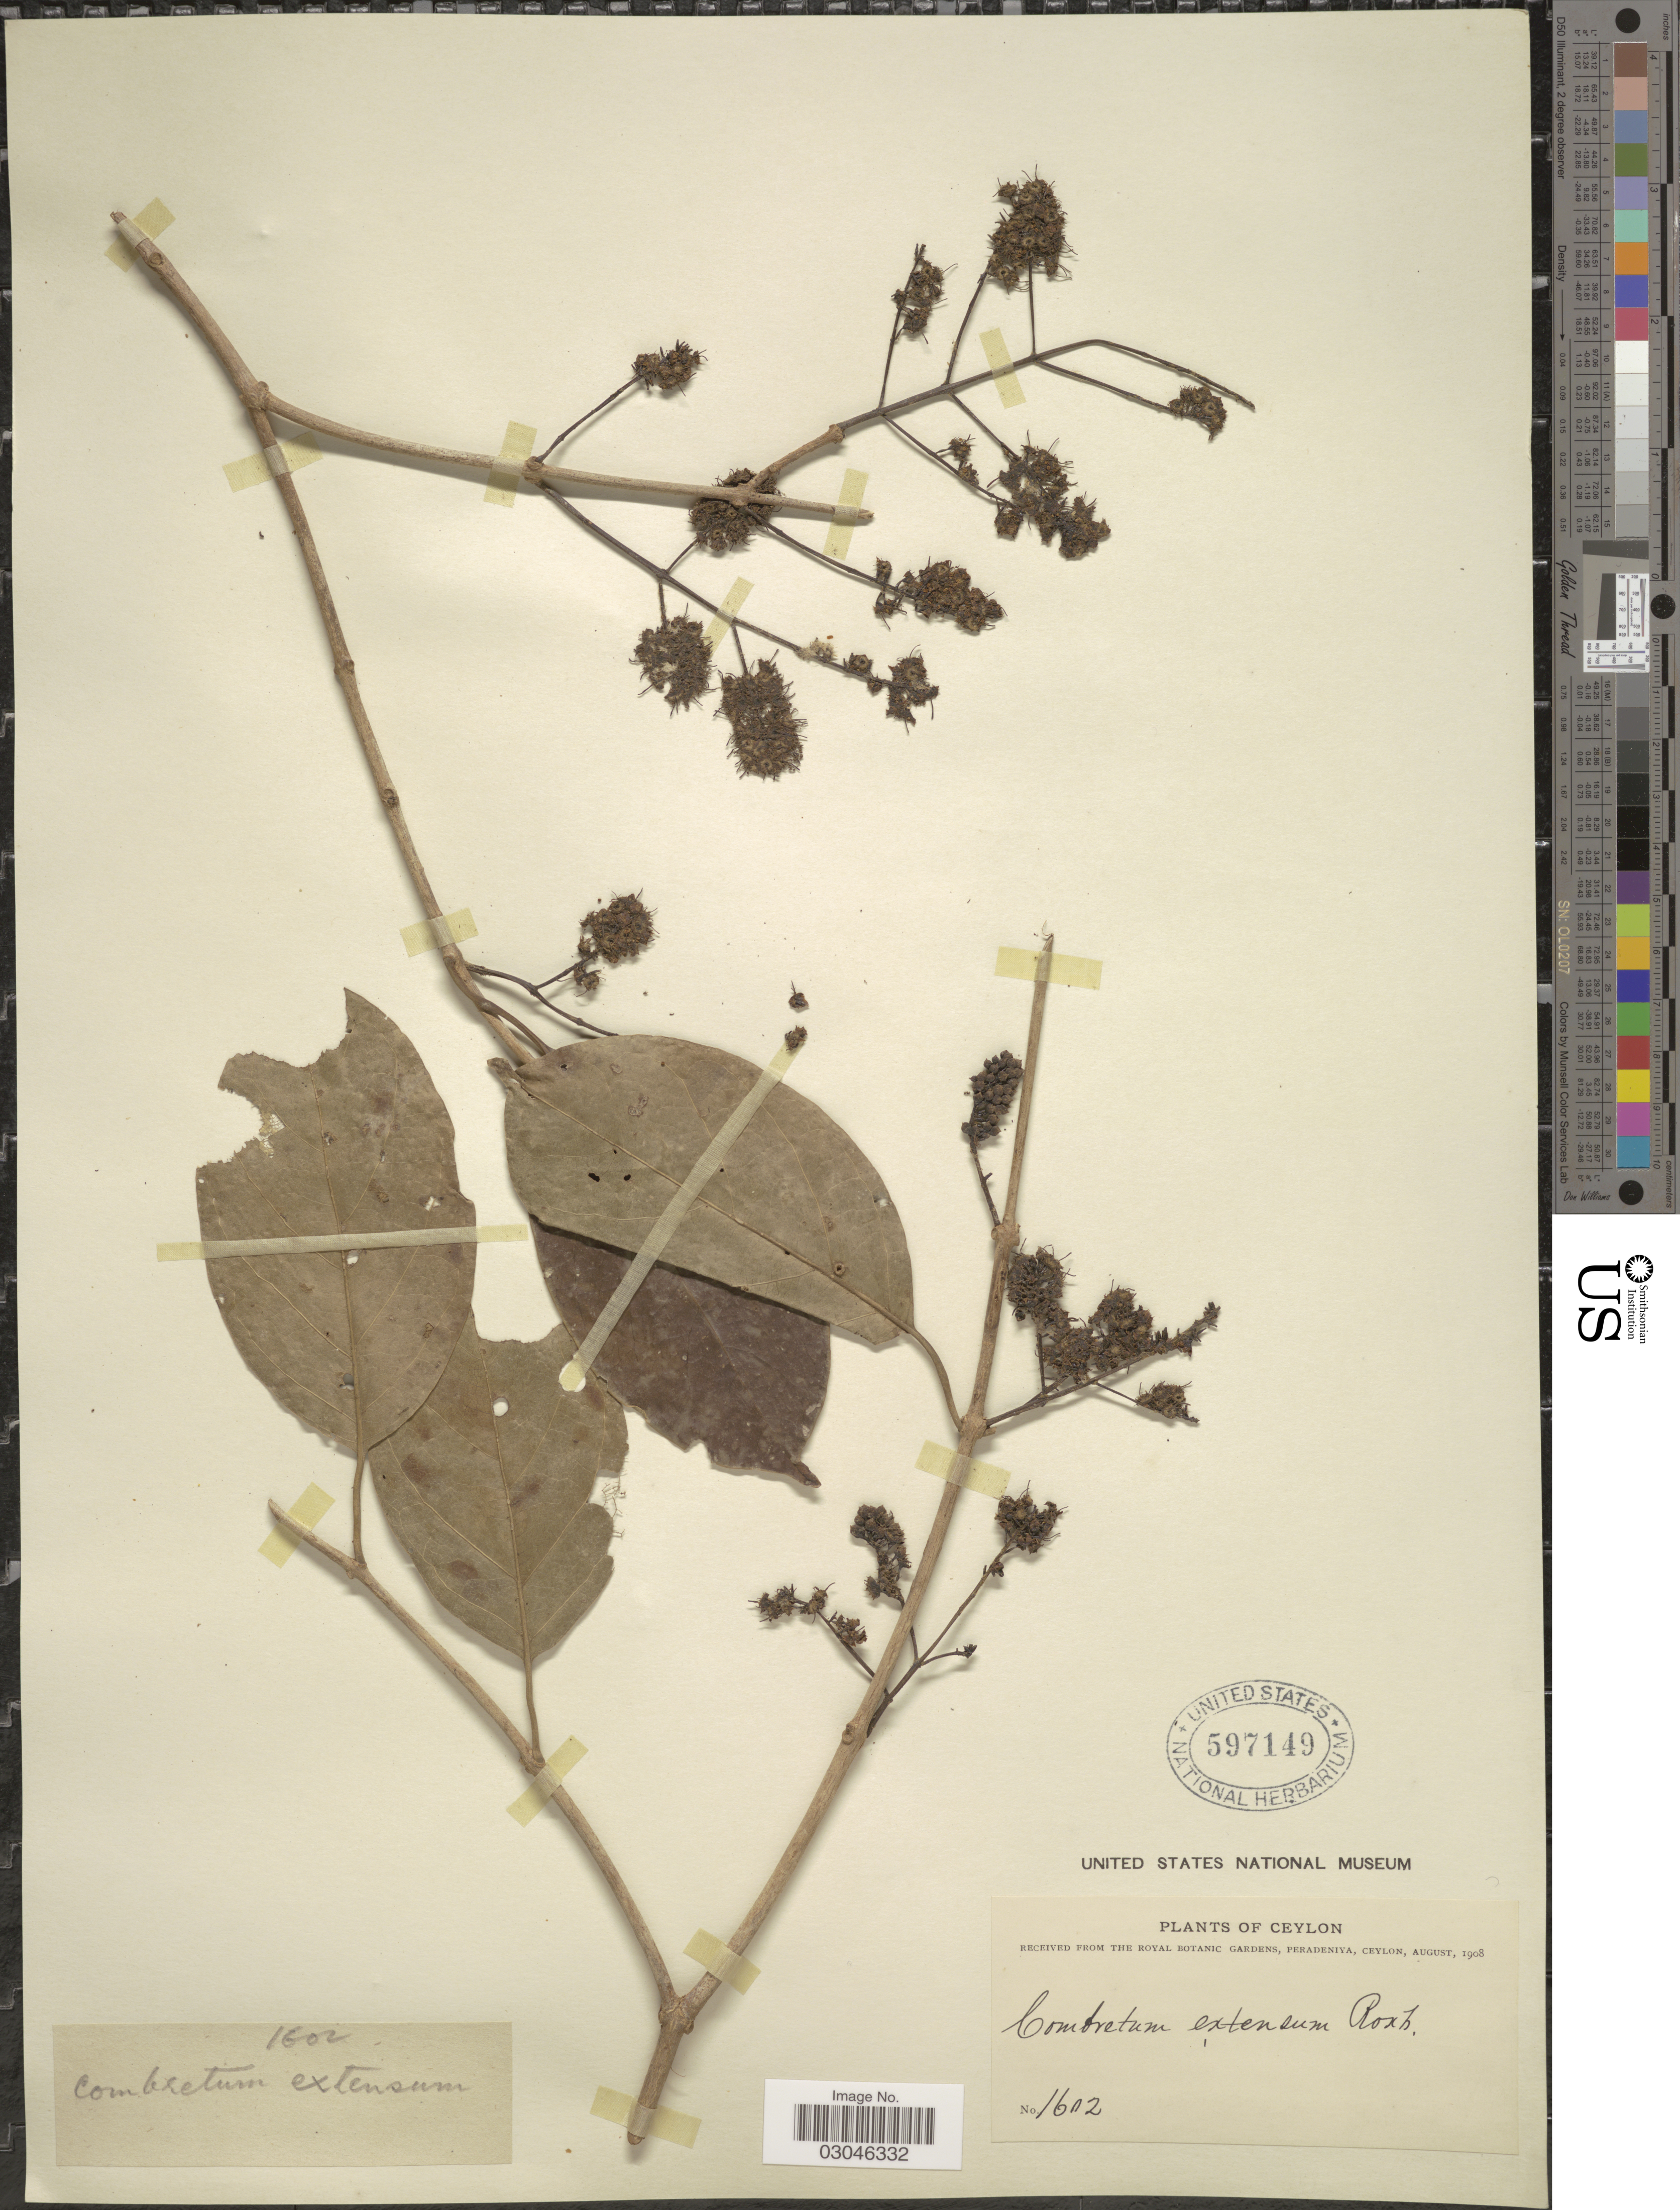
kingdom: Plantae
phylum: Tracheophyta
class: Magnoliopsida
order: Myrtales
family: Combretaceae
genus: Combretum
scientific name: Combretum extensum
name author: Roxb.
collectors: P. Royal Botanic Gardens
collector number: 1602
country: Sri Lanka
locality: Ceylon.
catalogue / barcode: US 597149